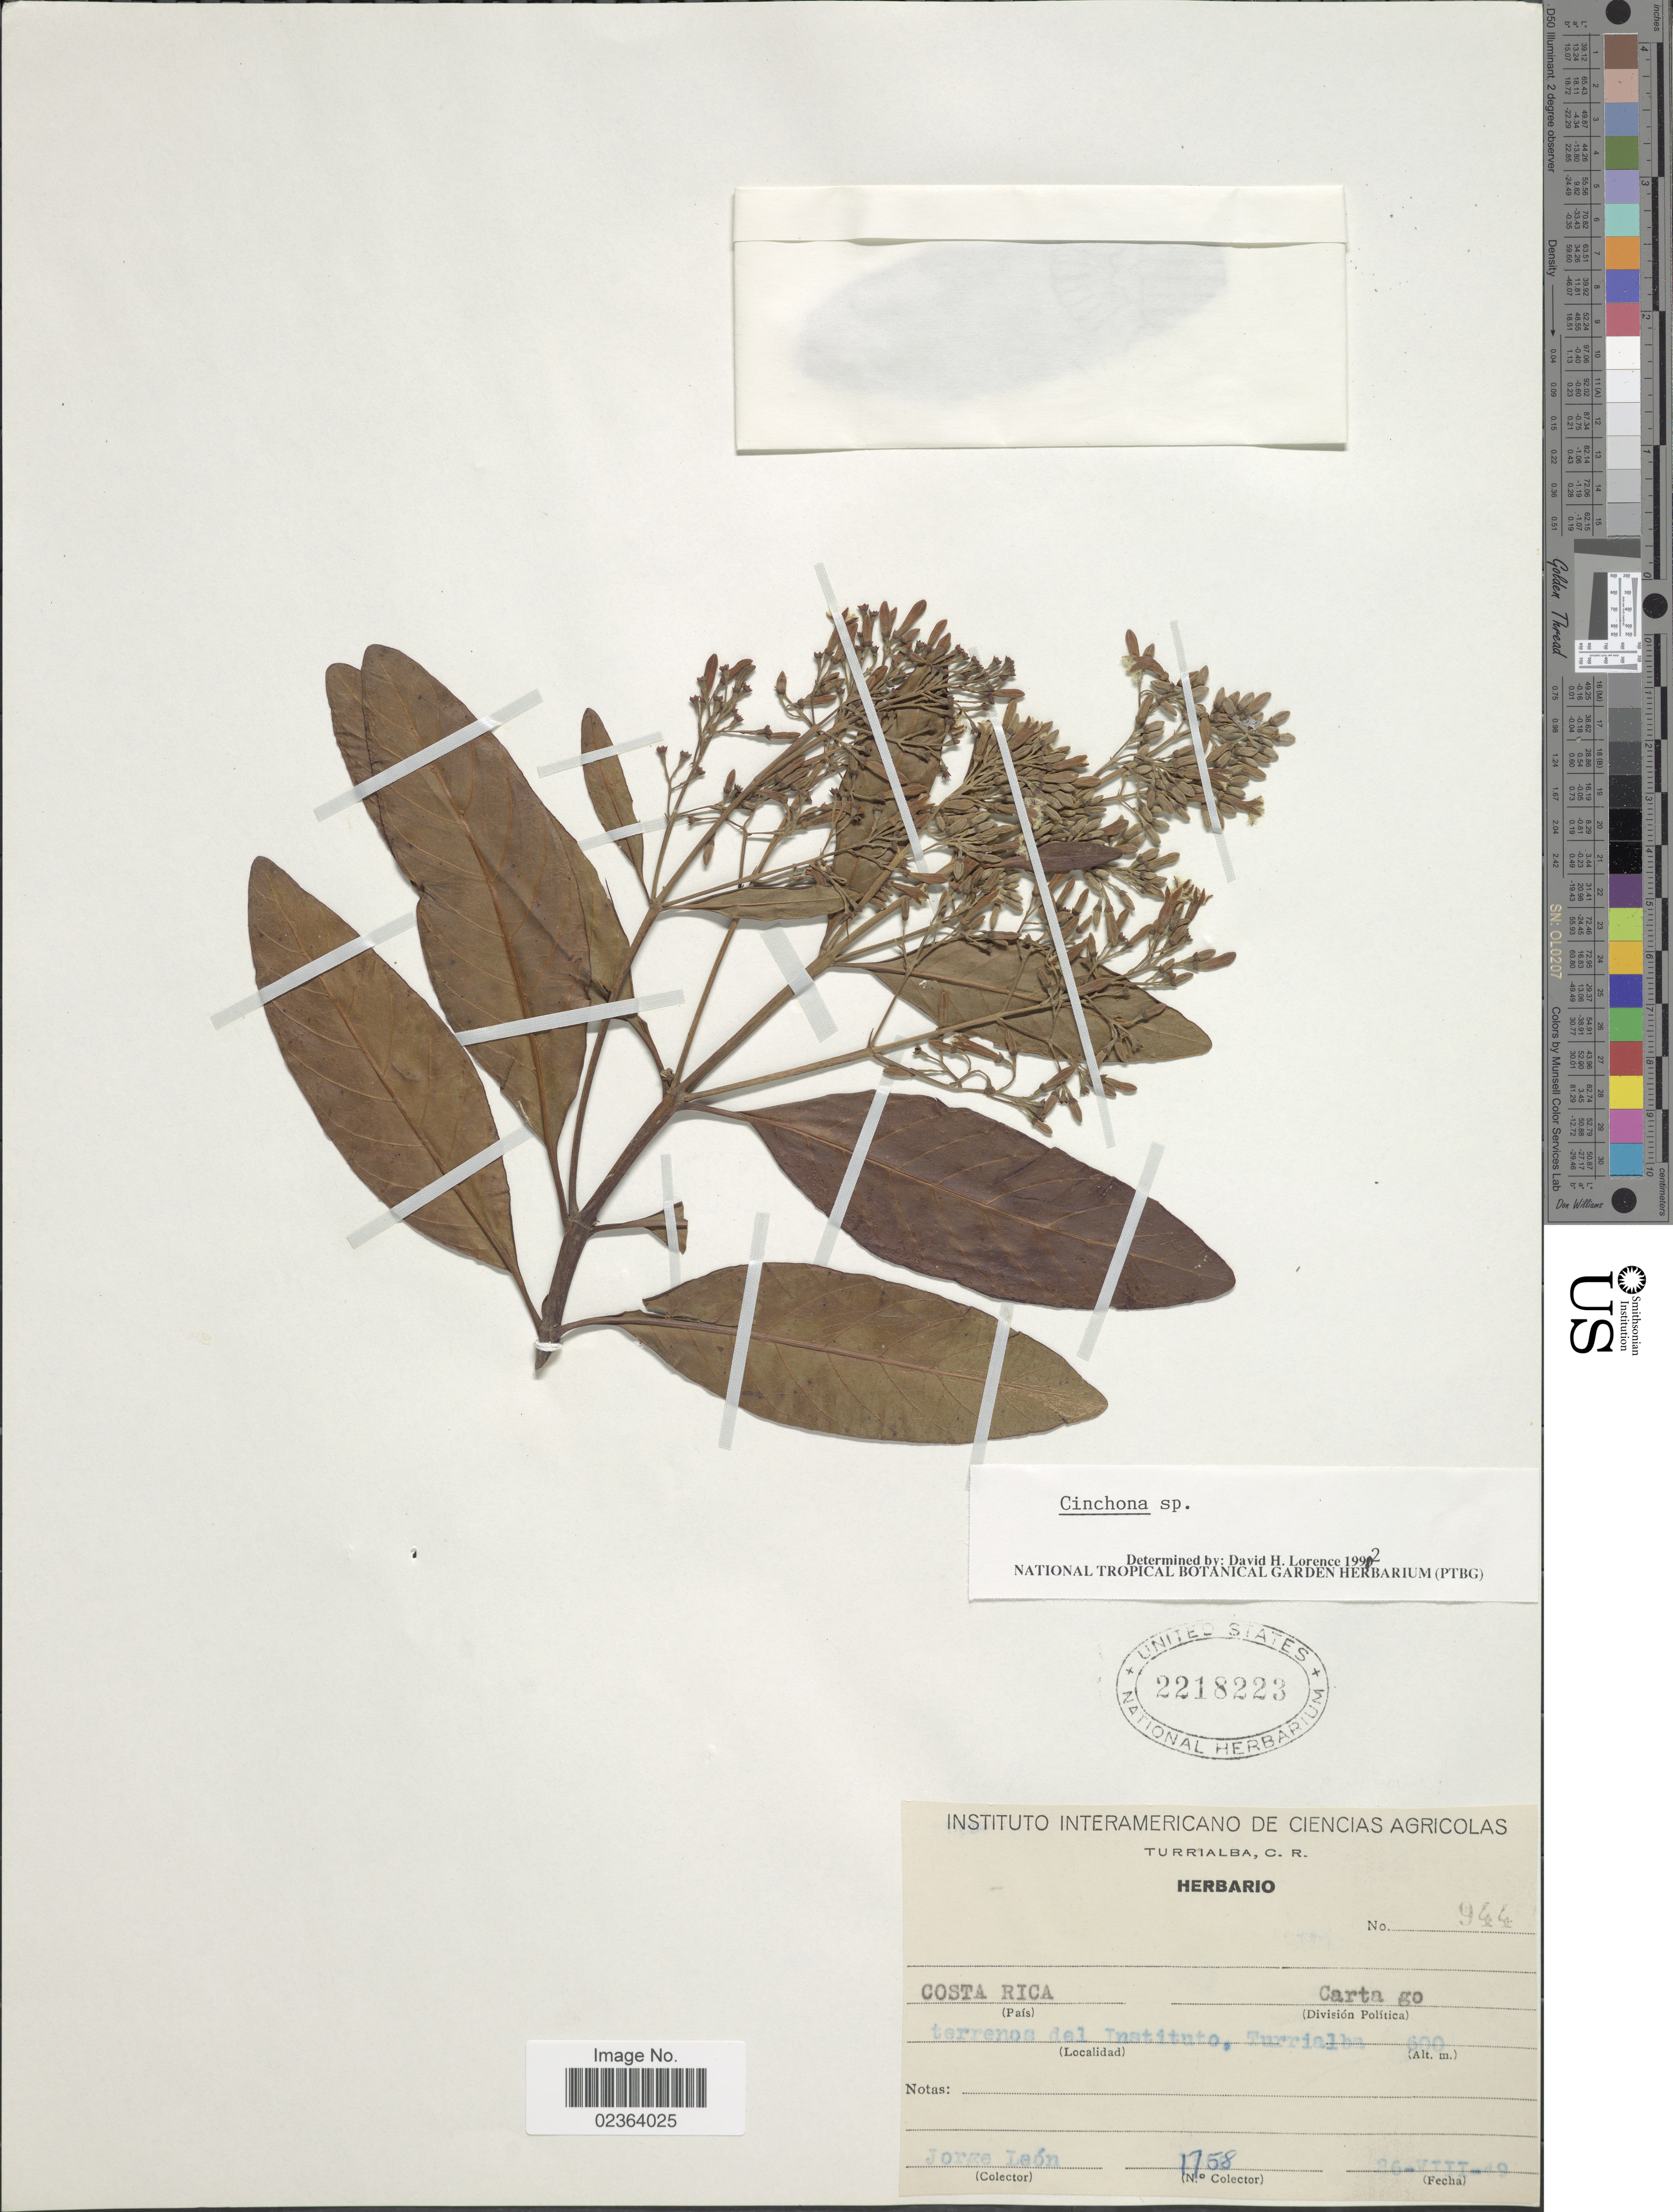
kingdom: Plantae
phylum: Tracheophyta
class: Magnoliopsida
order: Gentianales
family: Rubiaceae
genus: Cinchona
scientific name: Cinchona sp.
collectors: J. León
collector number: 1758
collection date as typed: Transcribed d/m/y: 26/8/49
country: Costa Rica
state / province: Cartago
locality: Costa Rica, Cartago, Terrenos del Instituto, Turrialba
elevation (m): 600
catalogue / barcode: US 2218223